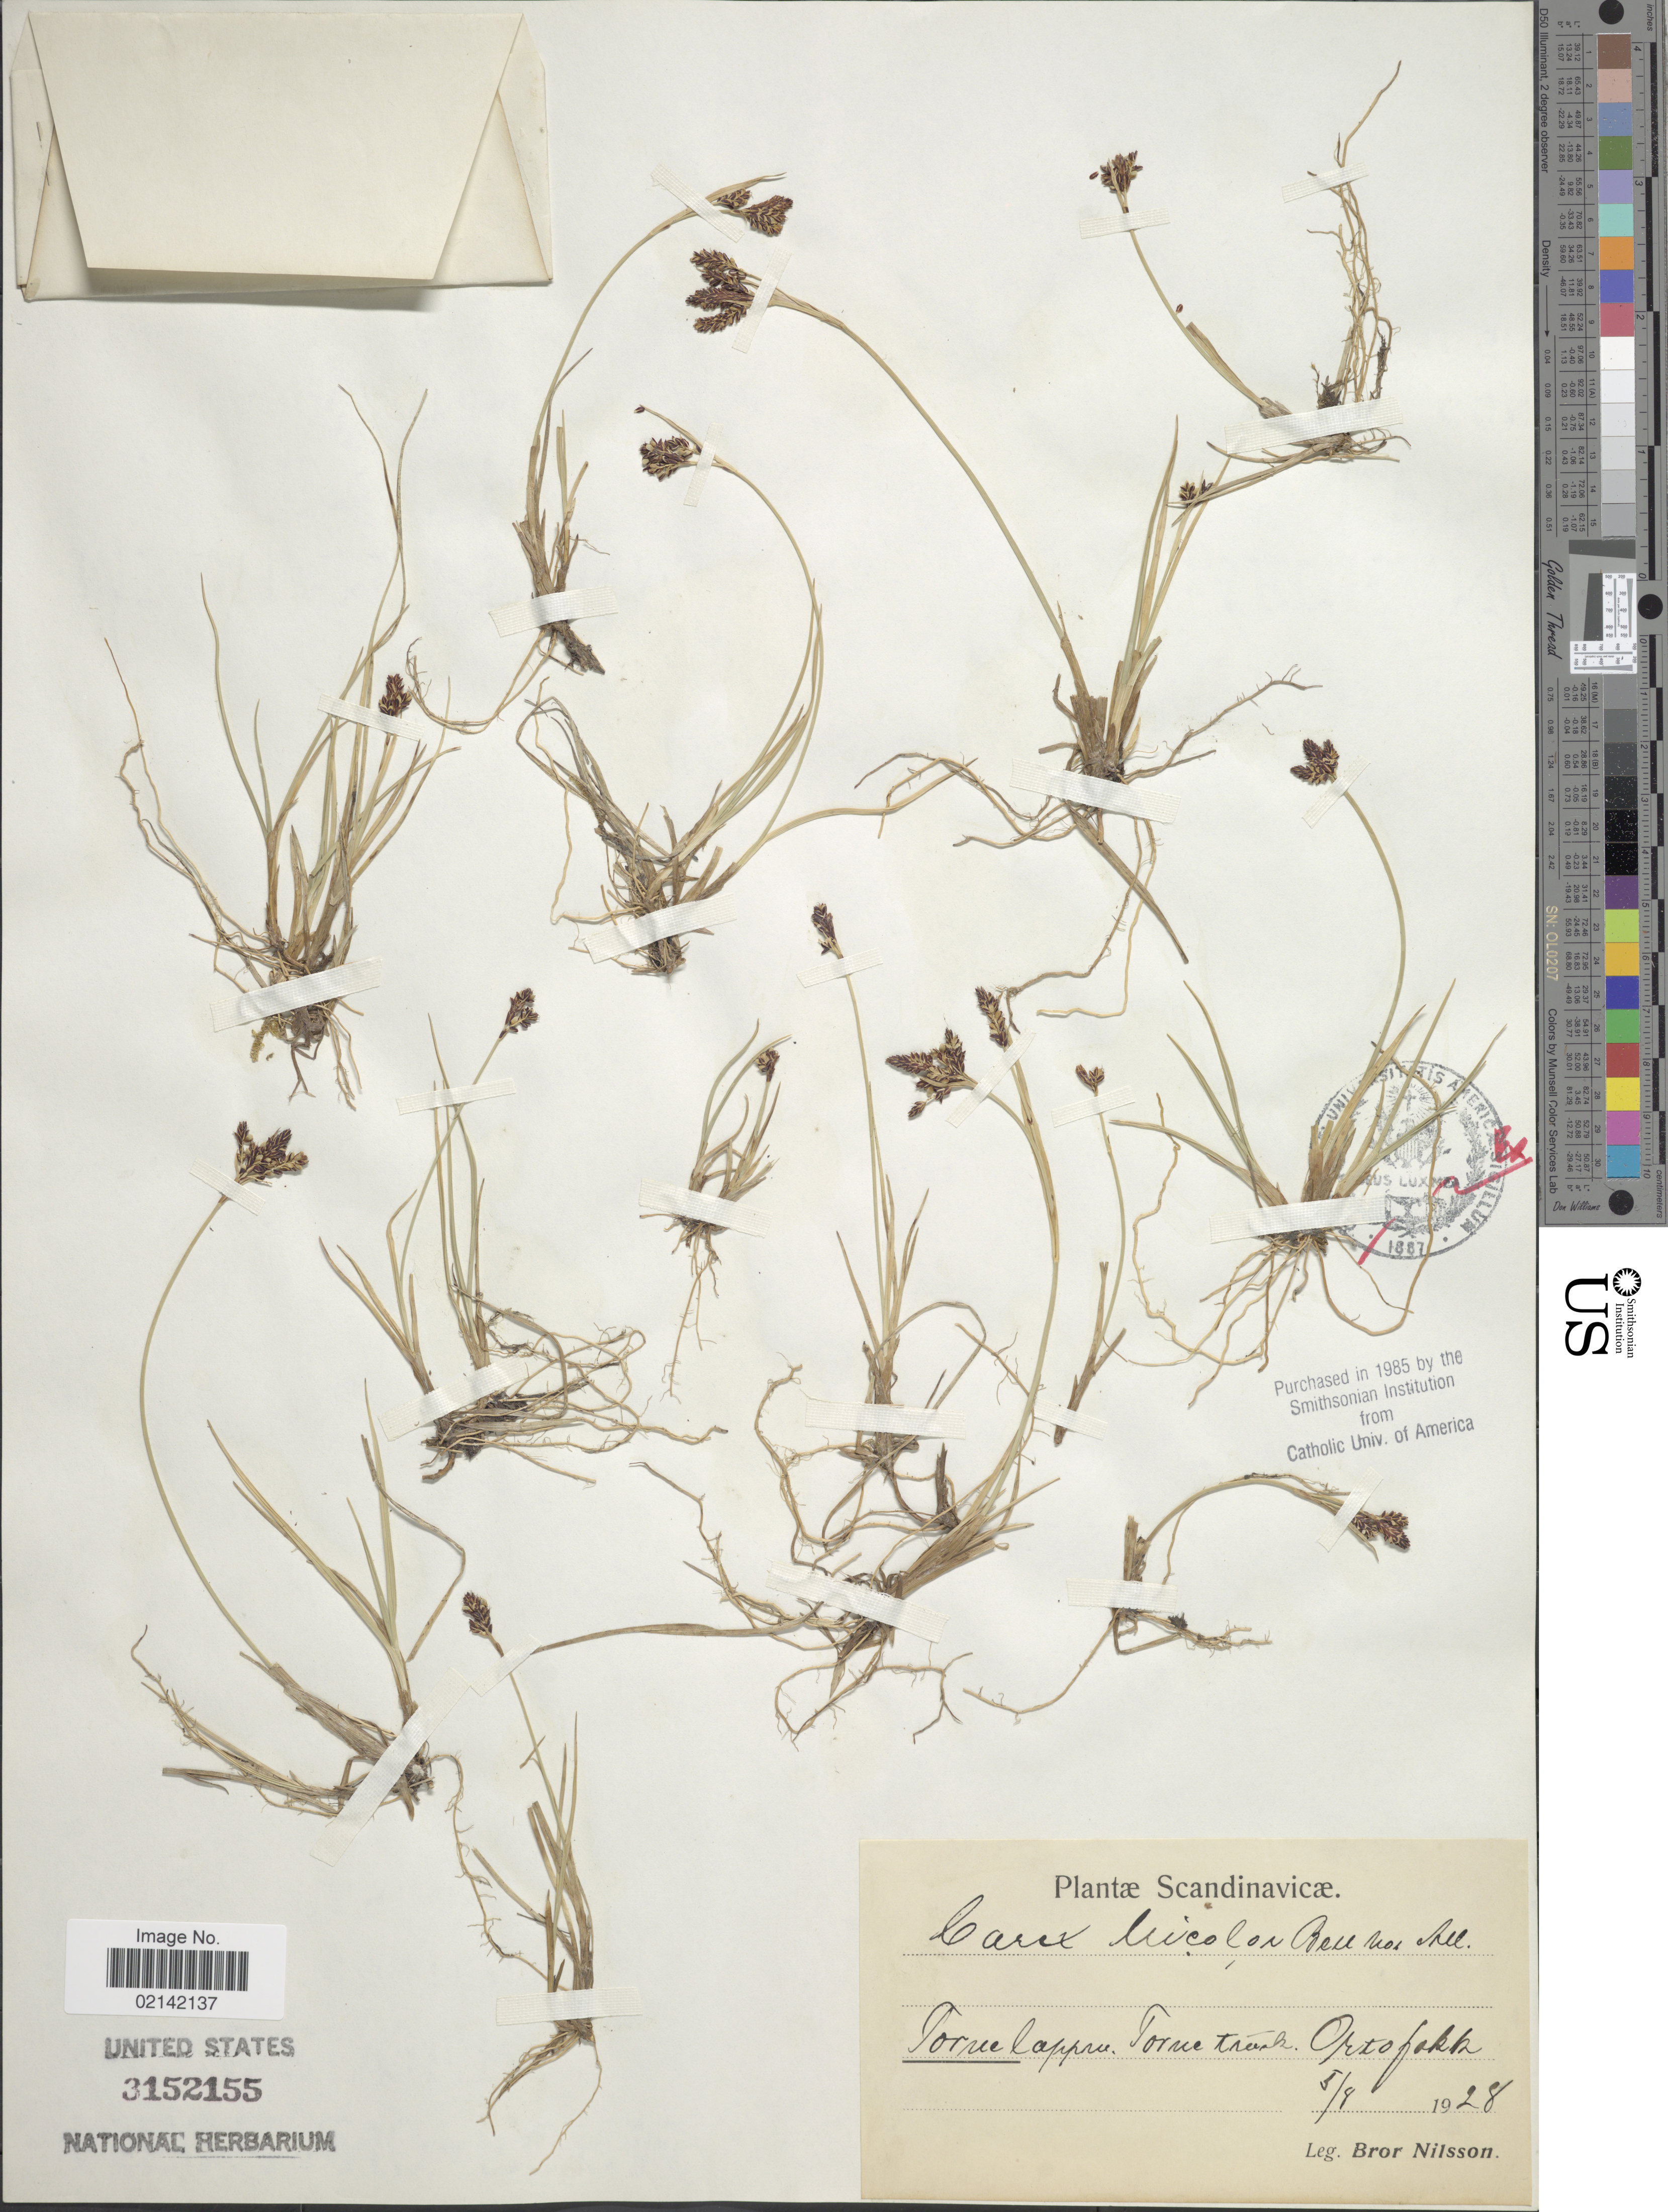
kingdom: Plantae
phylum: Tracheophyta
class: Liliopsida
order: Poales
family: Cyperaceae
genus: Carex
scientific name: Carex bicolor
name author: Bellardi ex All.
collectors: B. Nilsson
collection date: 1928-04-05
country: Sweden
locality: Scandinavicae, Torne Lappm., Torne Traik, Ortofokk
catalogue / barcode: US 3152155